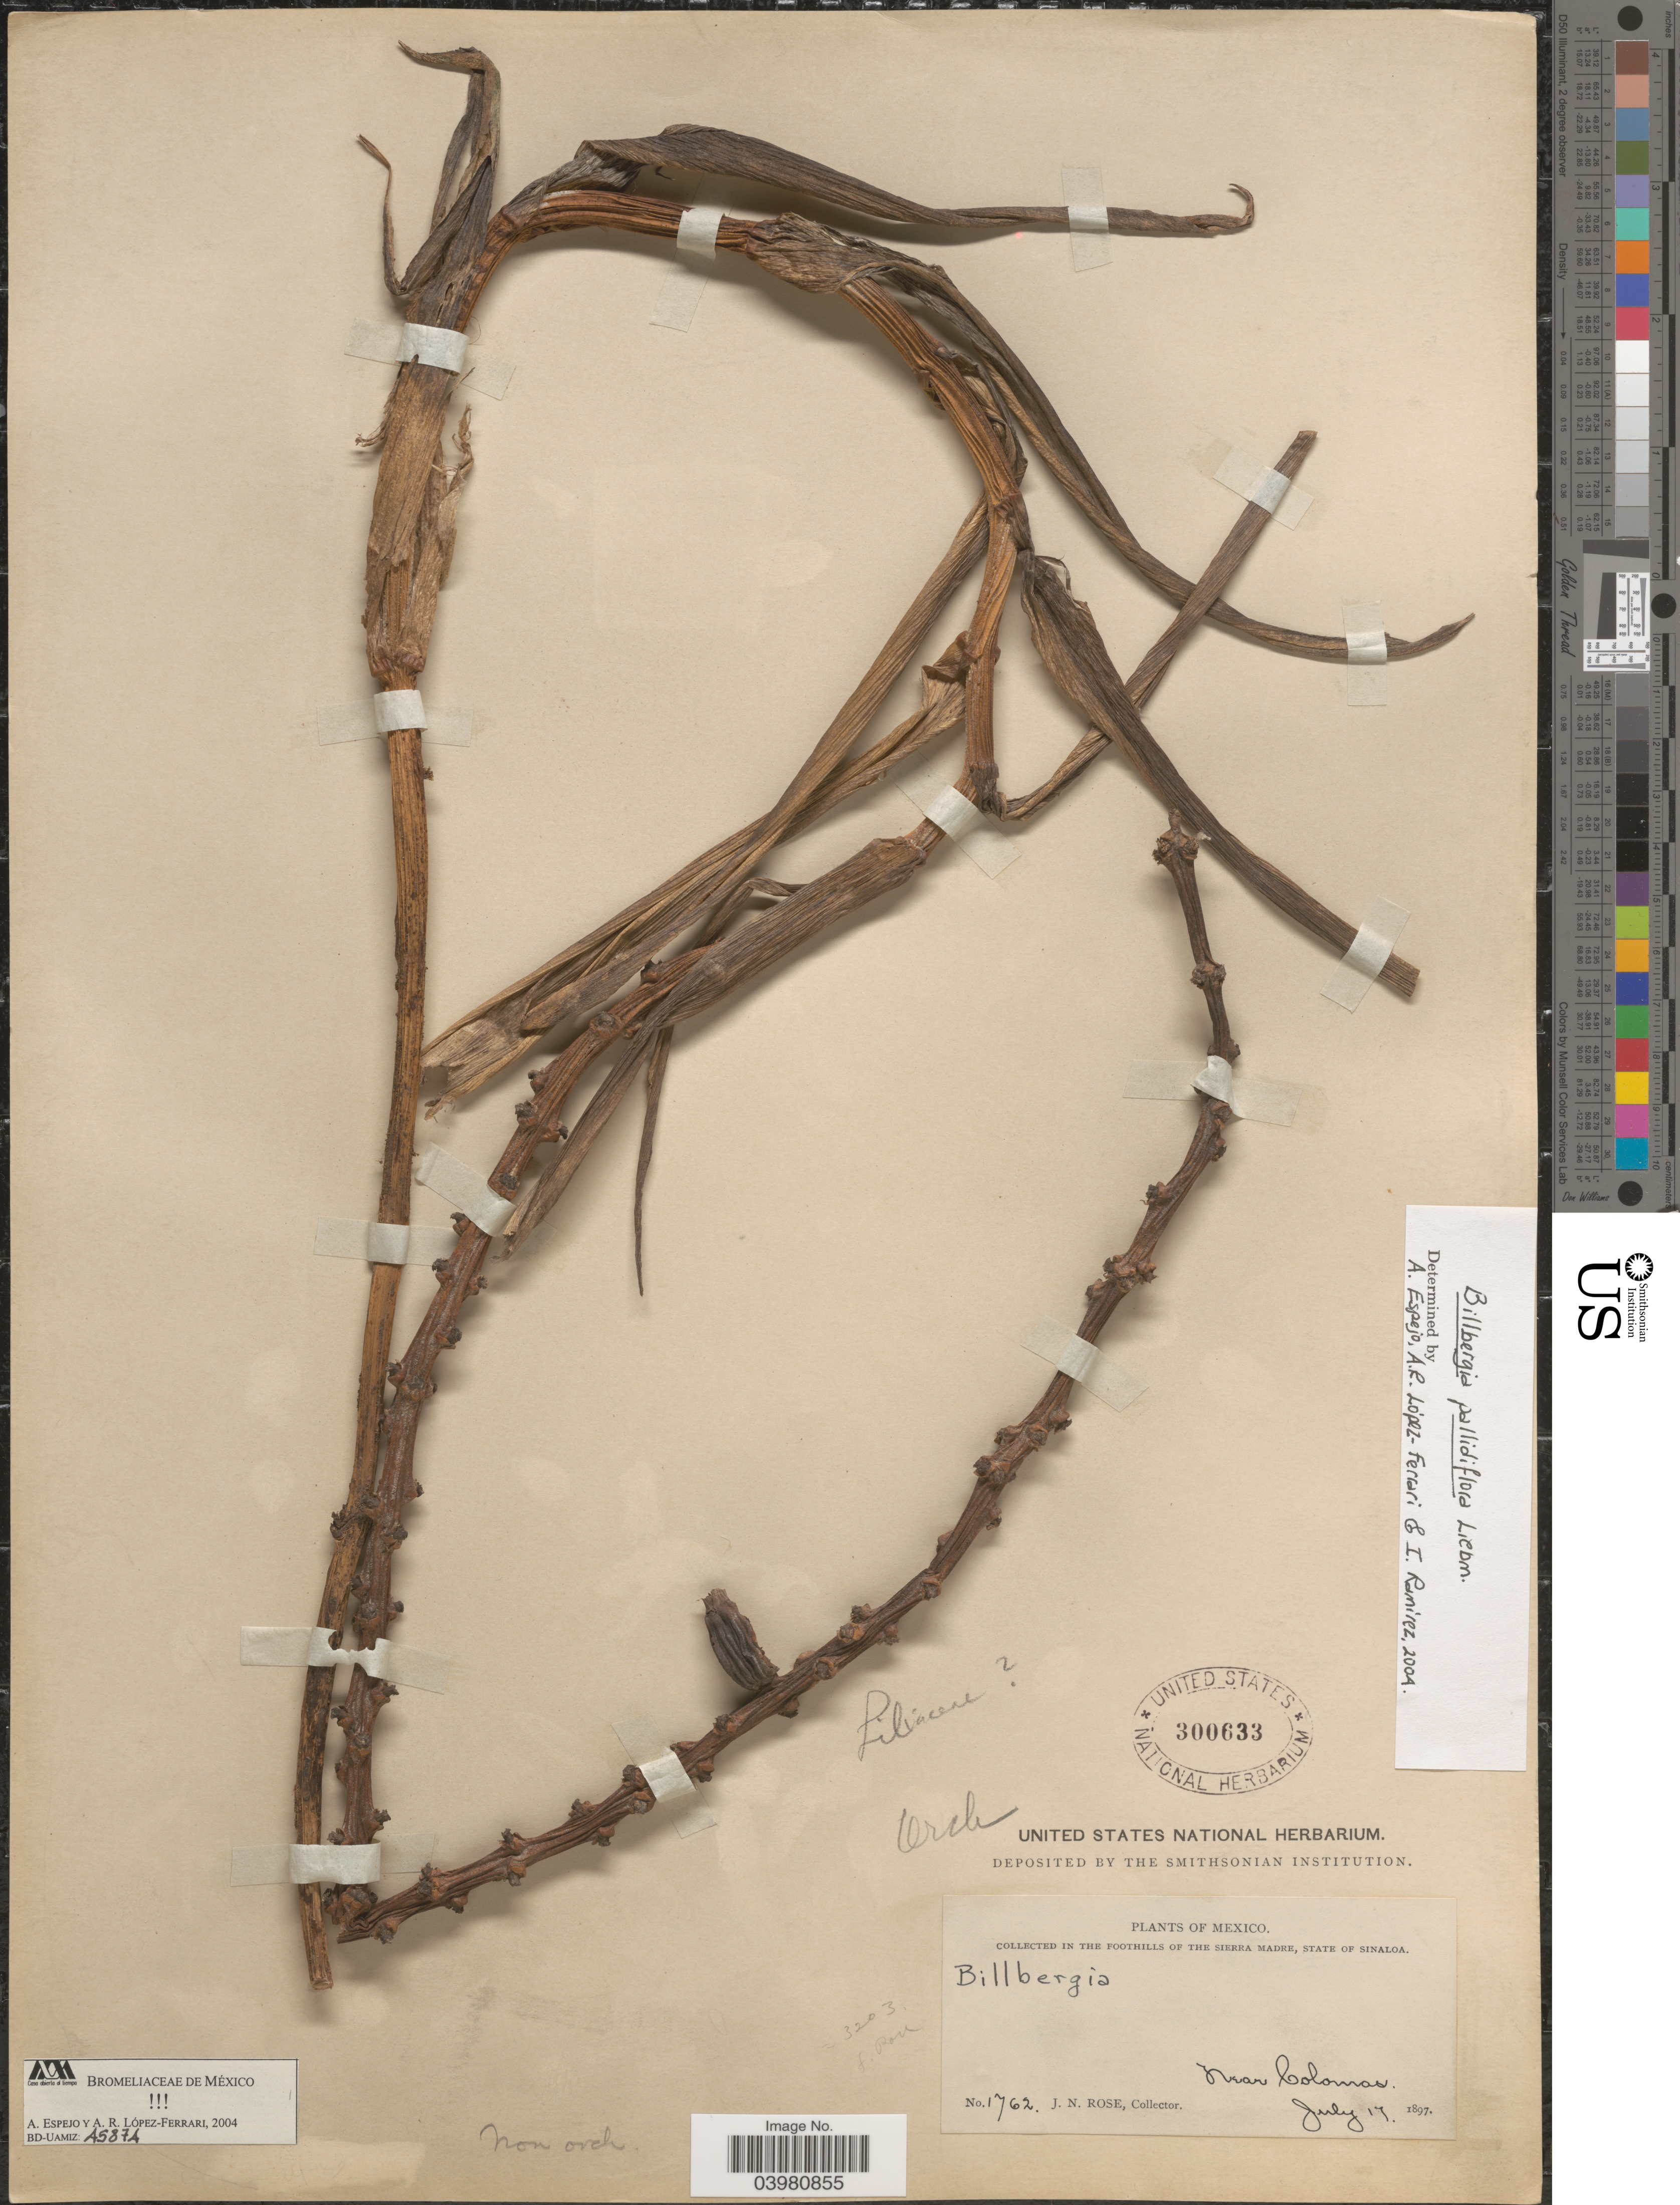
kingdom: Plantae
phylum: Tracheophyta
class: Liliopsida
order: Poales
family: Bromeliaceae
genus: Billbergia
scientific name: Billbergia pallidiflora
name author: Liebm.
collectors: J. N. Rose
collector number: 1762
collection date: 1897-07-17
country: Mexico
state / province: Sinaloa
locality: In the foothills of the Sierra Madre. Near Colomas.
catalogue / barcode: US 300633